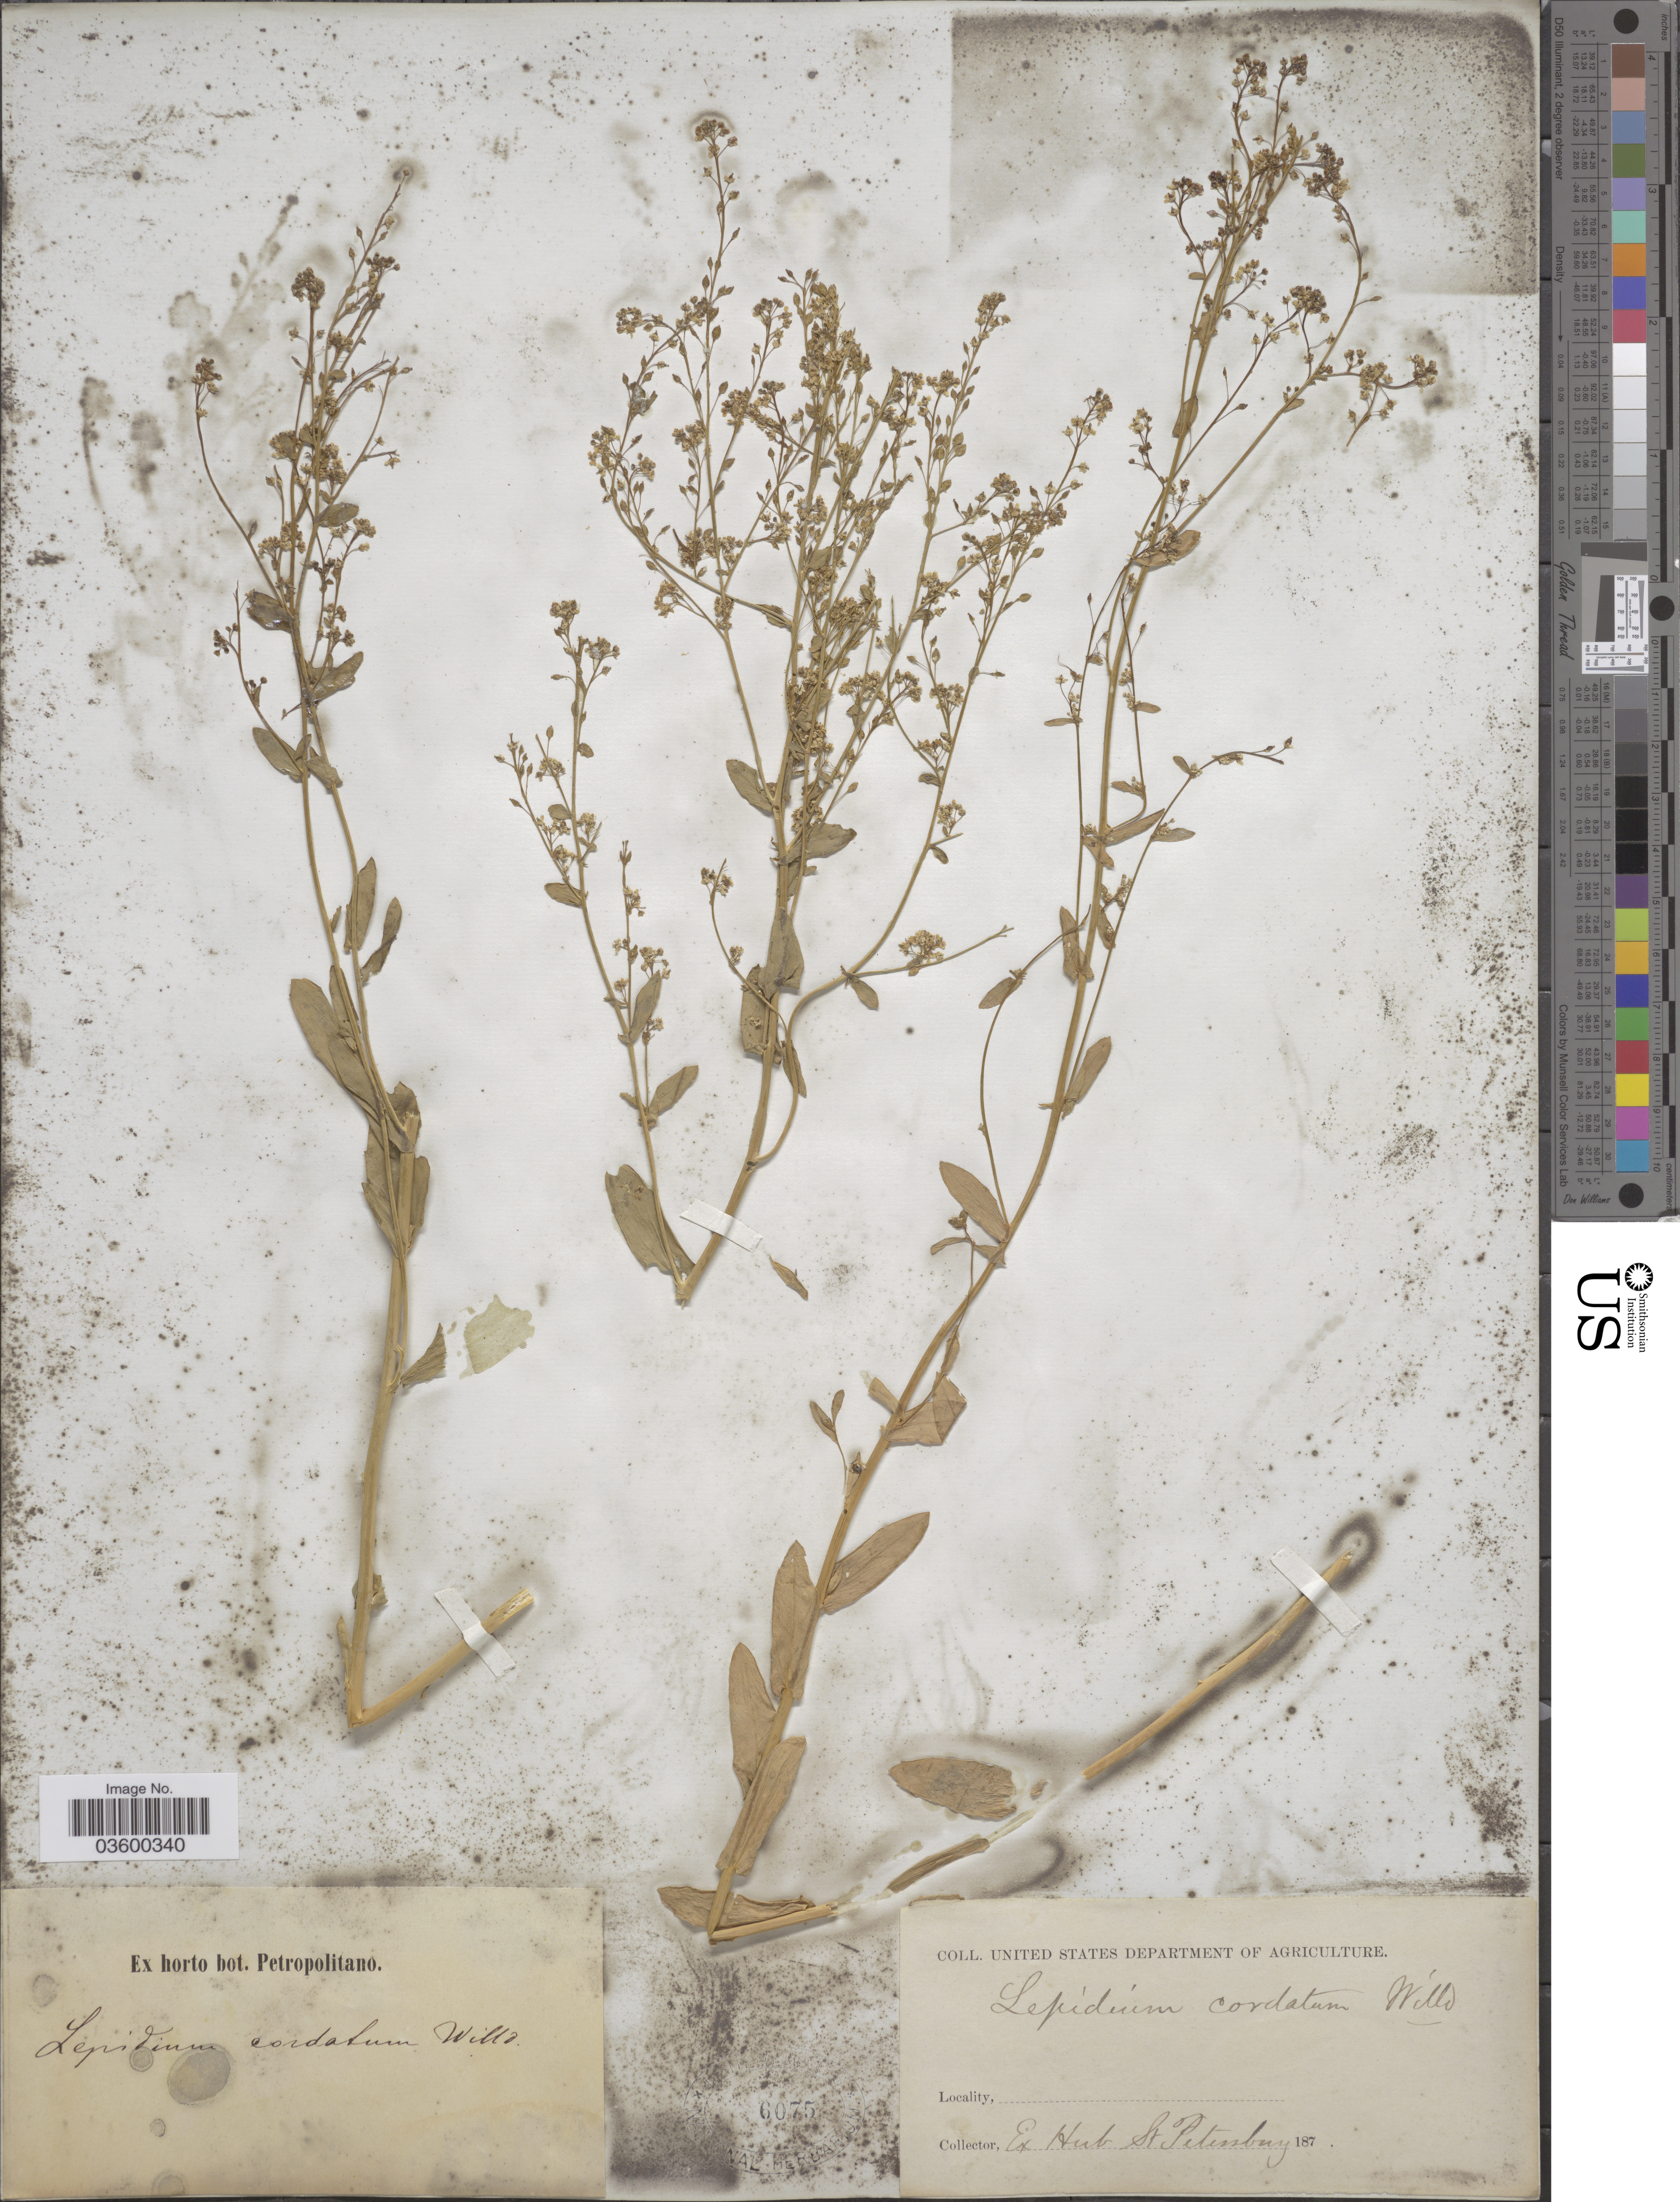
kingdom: Plantae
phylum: Tracheophyta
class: Magnoliopsida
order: Brassicales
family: Brassicaceae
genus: Lepidium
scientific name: Lepidium cordatum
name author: Willd. ex Steven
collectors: ex Horto Bot. Petropolitano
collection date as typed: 187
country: Russian Federation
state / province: St. Petersburg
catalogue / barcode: US 6075